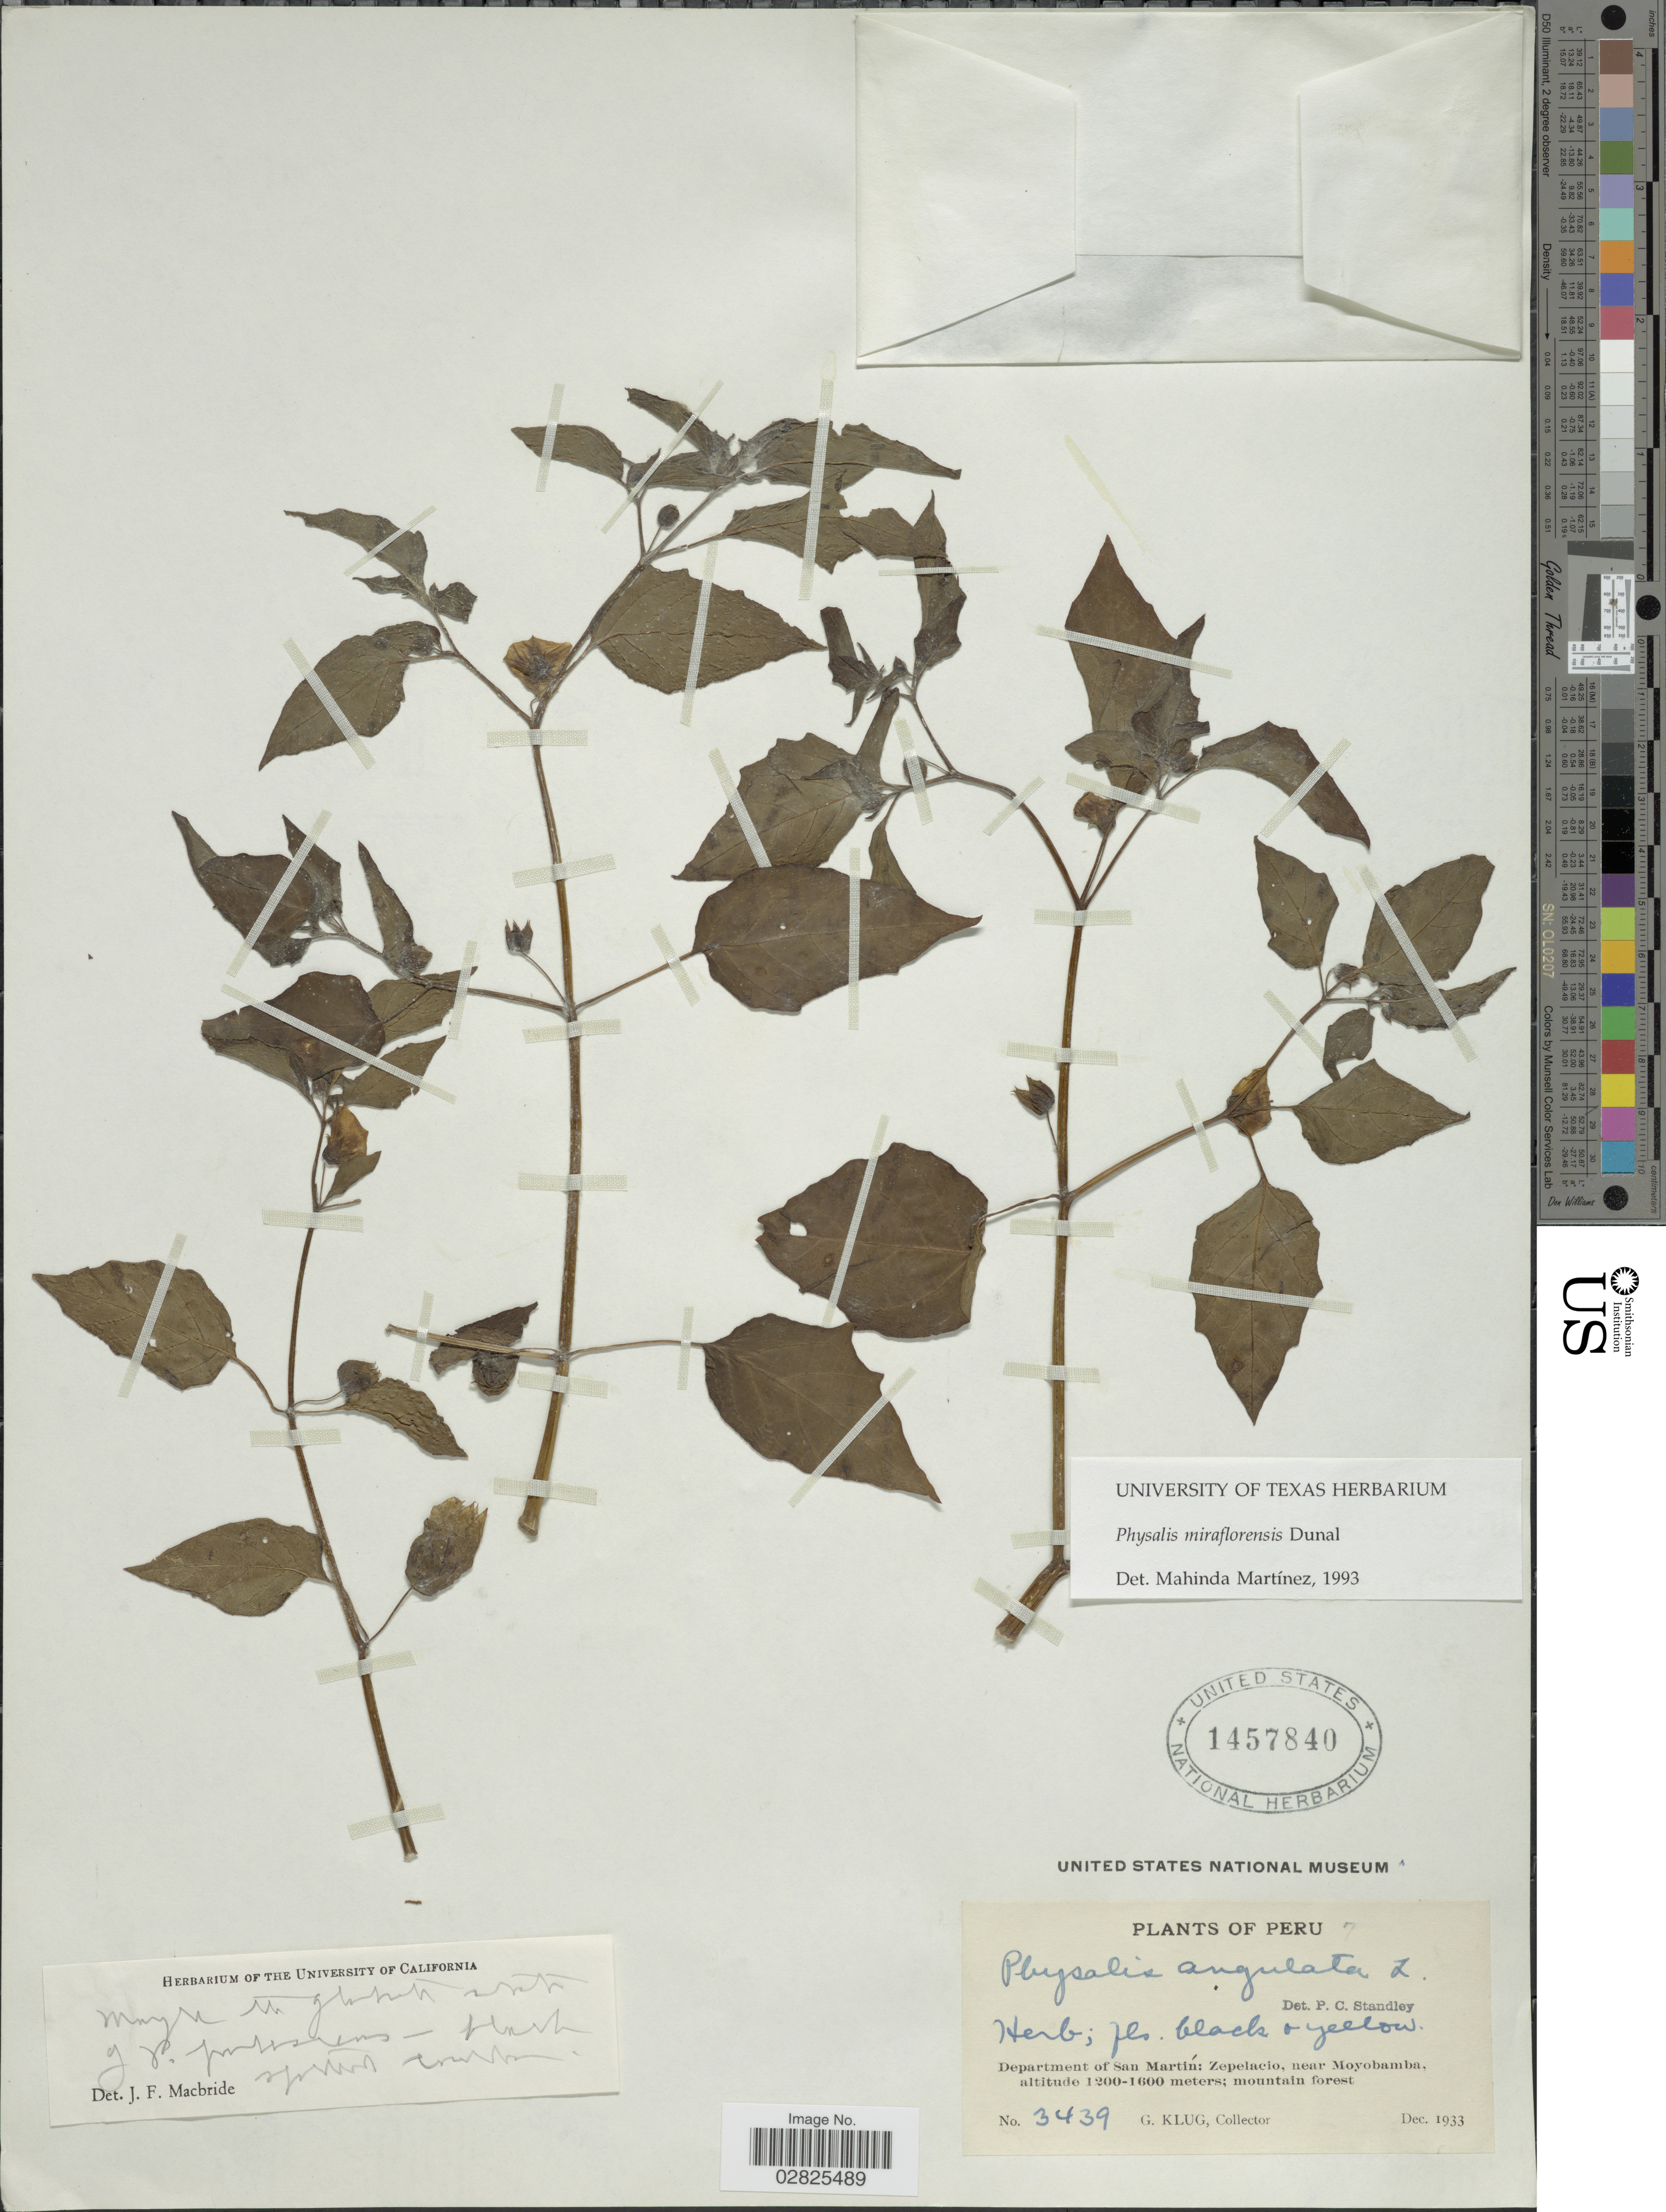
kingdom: Plantae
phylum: Tracheophyta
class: Magnoliopsida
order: Solanales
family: Solanaceae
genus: Physalis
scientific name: Physalis miraflorensis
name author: Dunal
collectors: G. Klug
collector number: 3439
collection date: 1933-12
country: Peru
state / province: San Martín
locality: Department of San Martín: Zepelacio, near Moyobamba.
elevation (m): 1200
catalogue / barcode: US 1457840